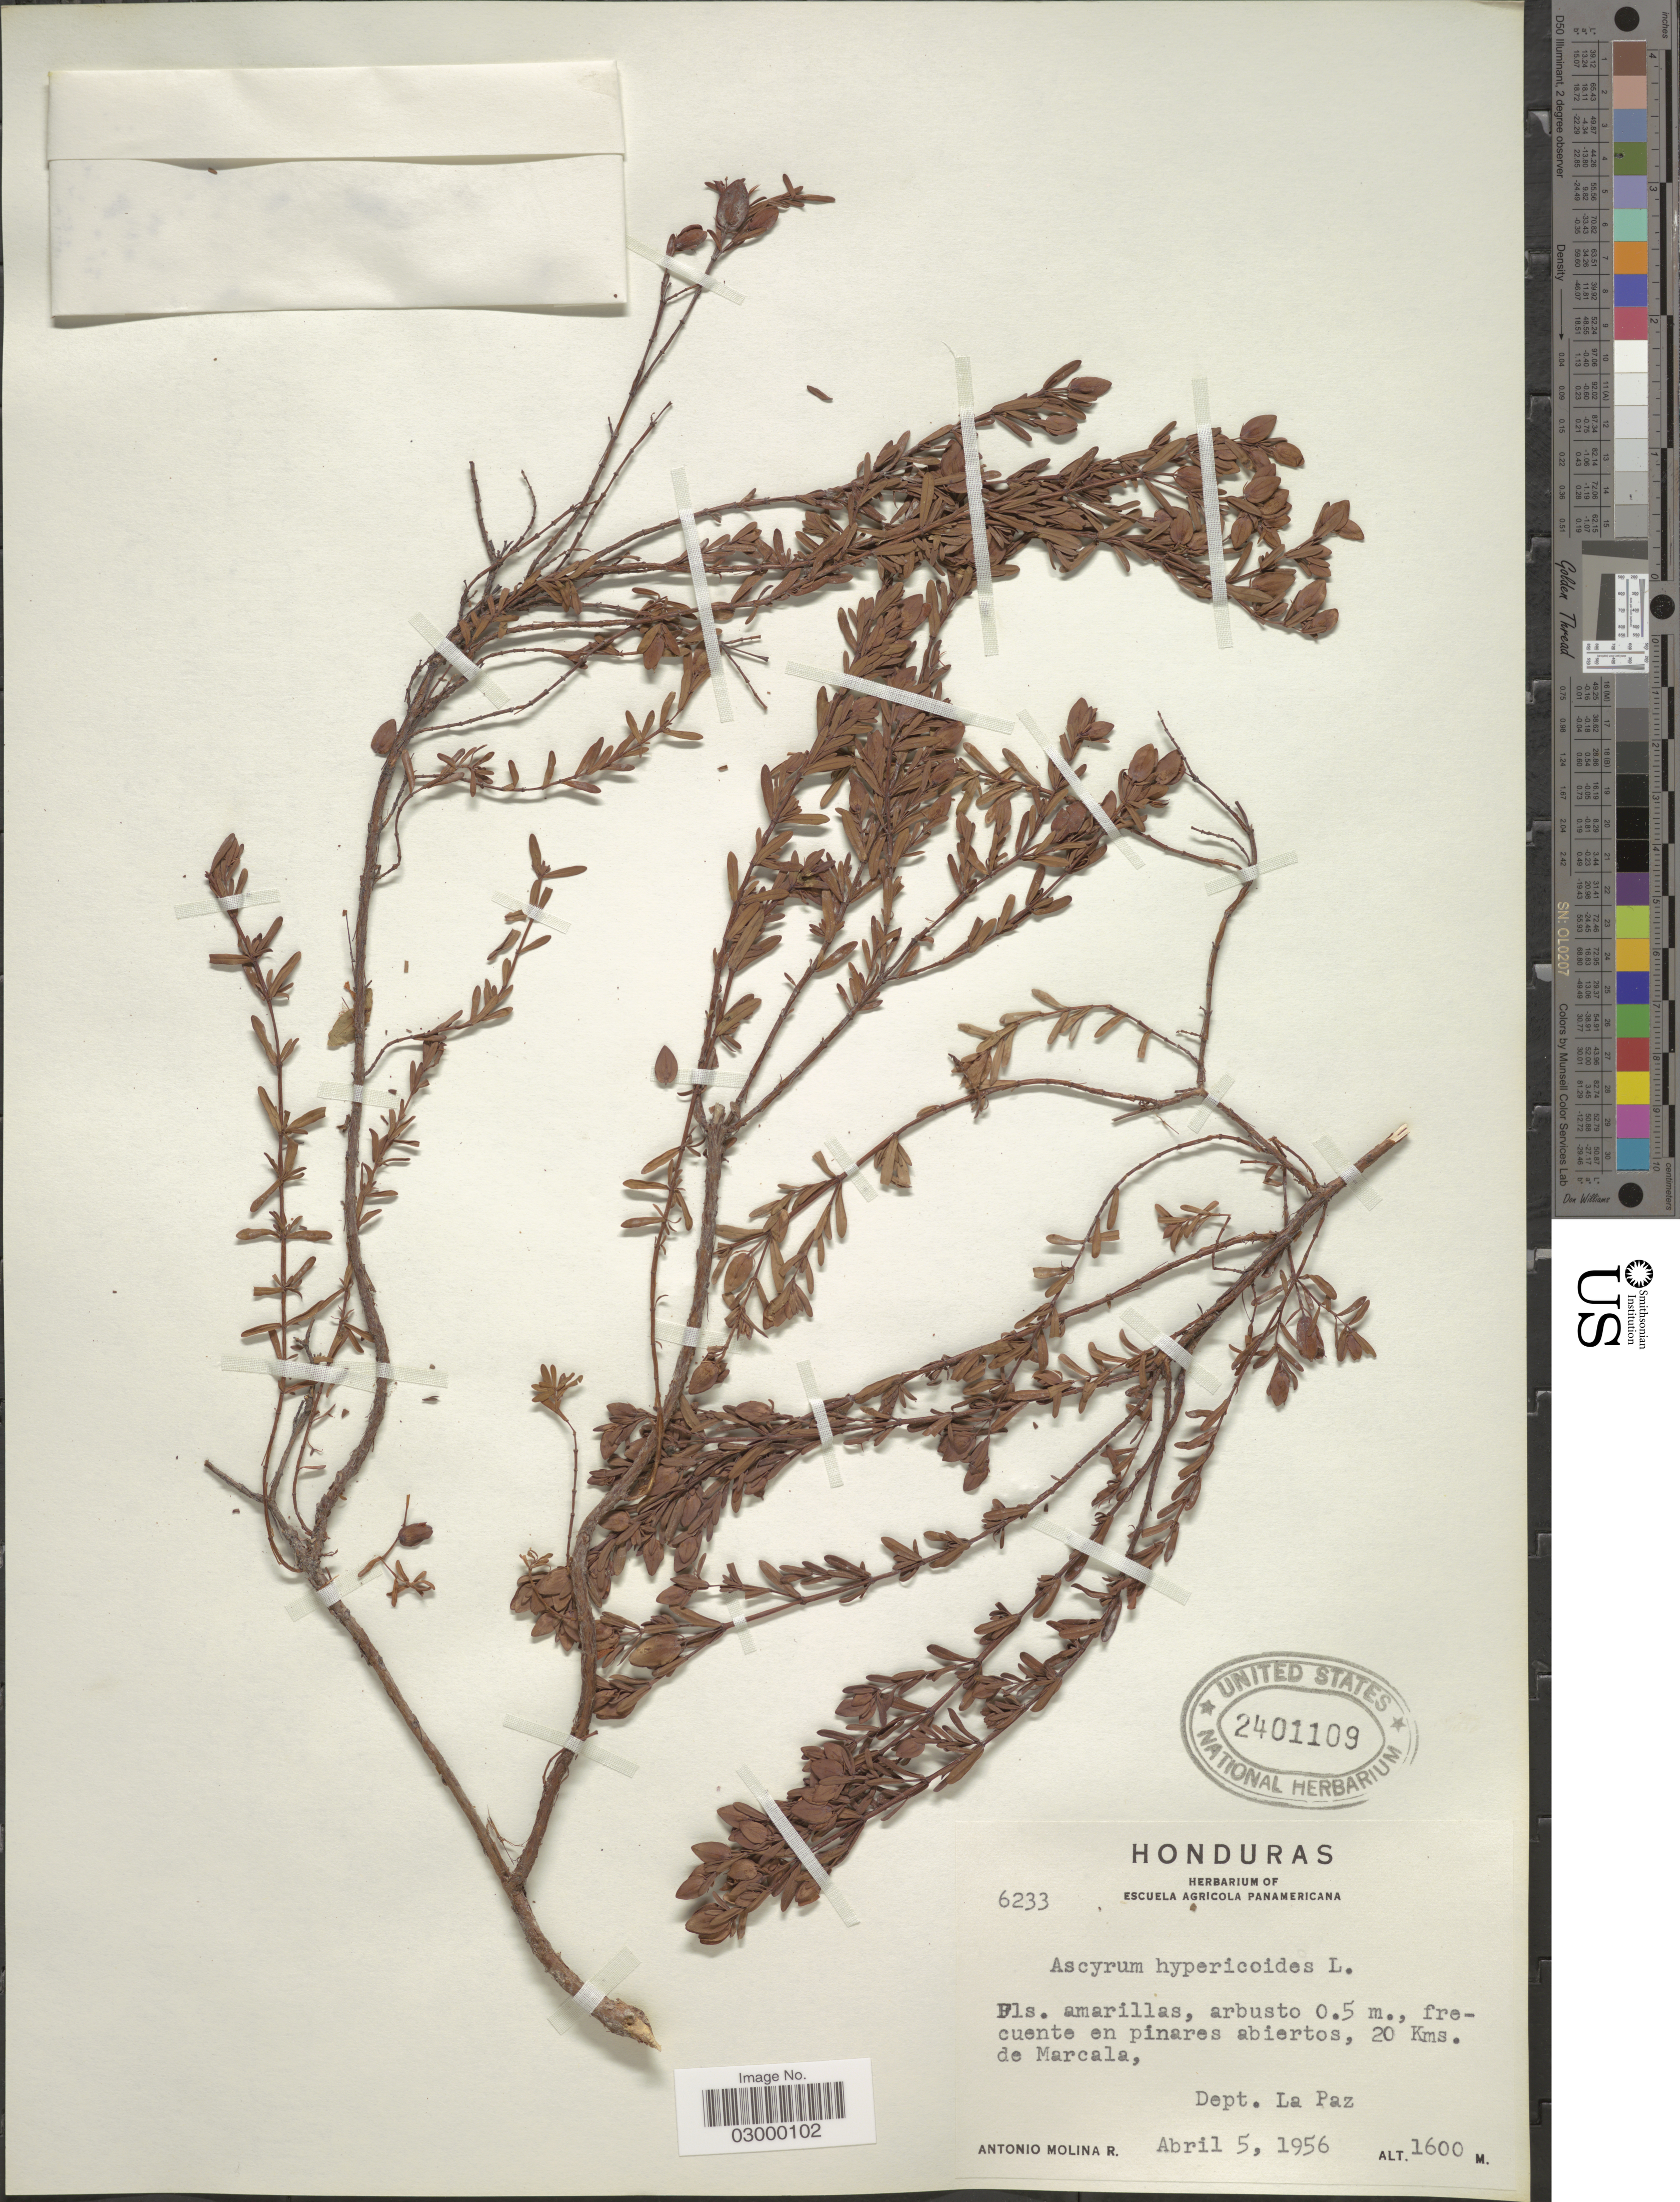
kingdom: Plantae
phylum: Tracheophyta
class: Magnoliopsida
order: Malpighiales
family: Hypericaceae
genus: Hypericum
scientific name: Hypericum hypericoides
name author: (L.) Crantz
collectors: A. Molina R.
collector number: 6233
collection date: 1956-04-05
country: Honduras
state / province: La Paz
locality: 20 Kms. de Marcala, Dept. La Paz.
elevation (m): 1600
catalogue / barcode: US 2401109